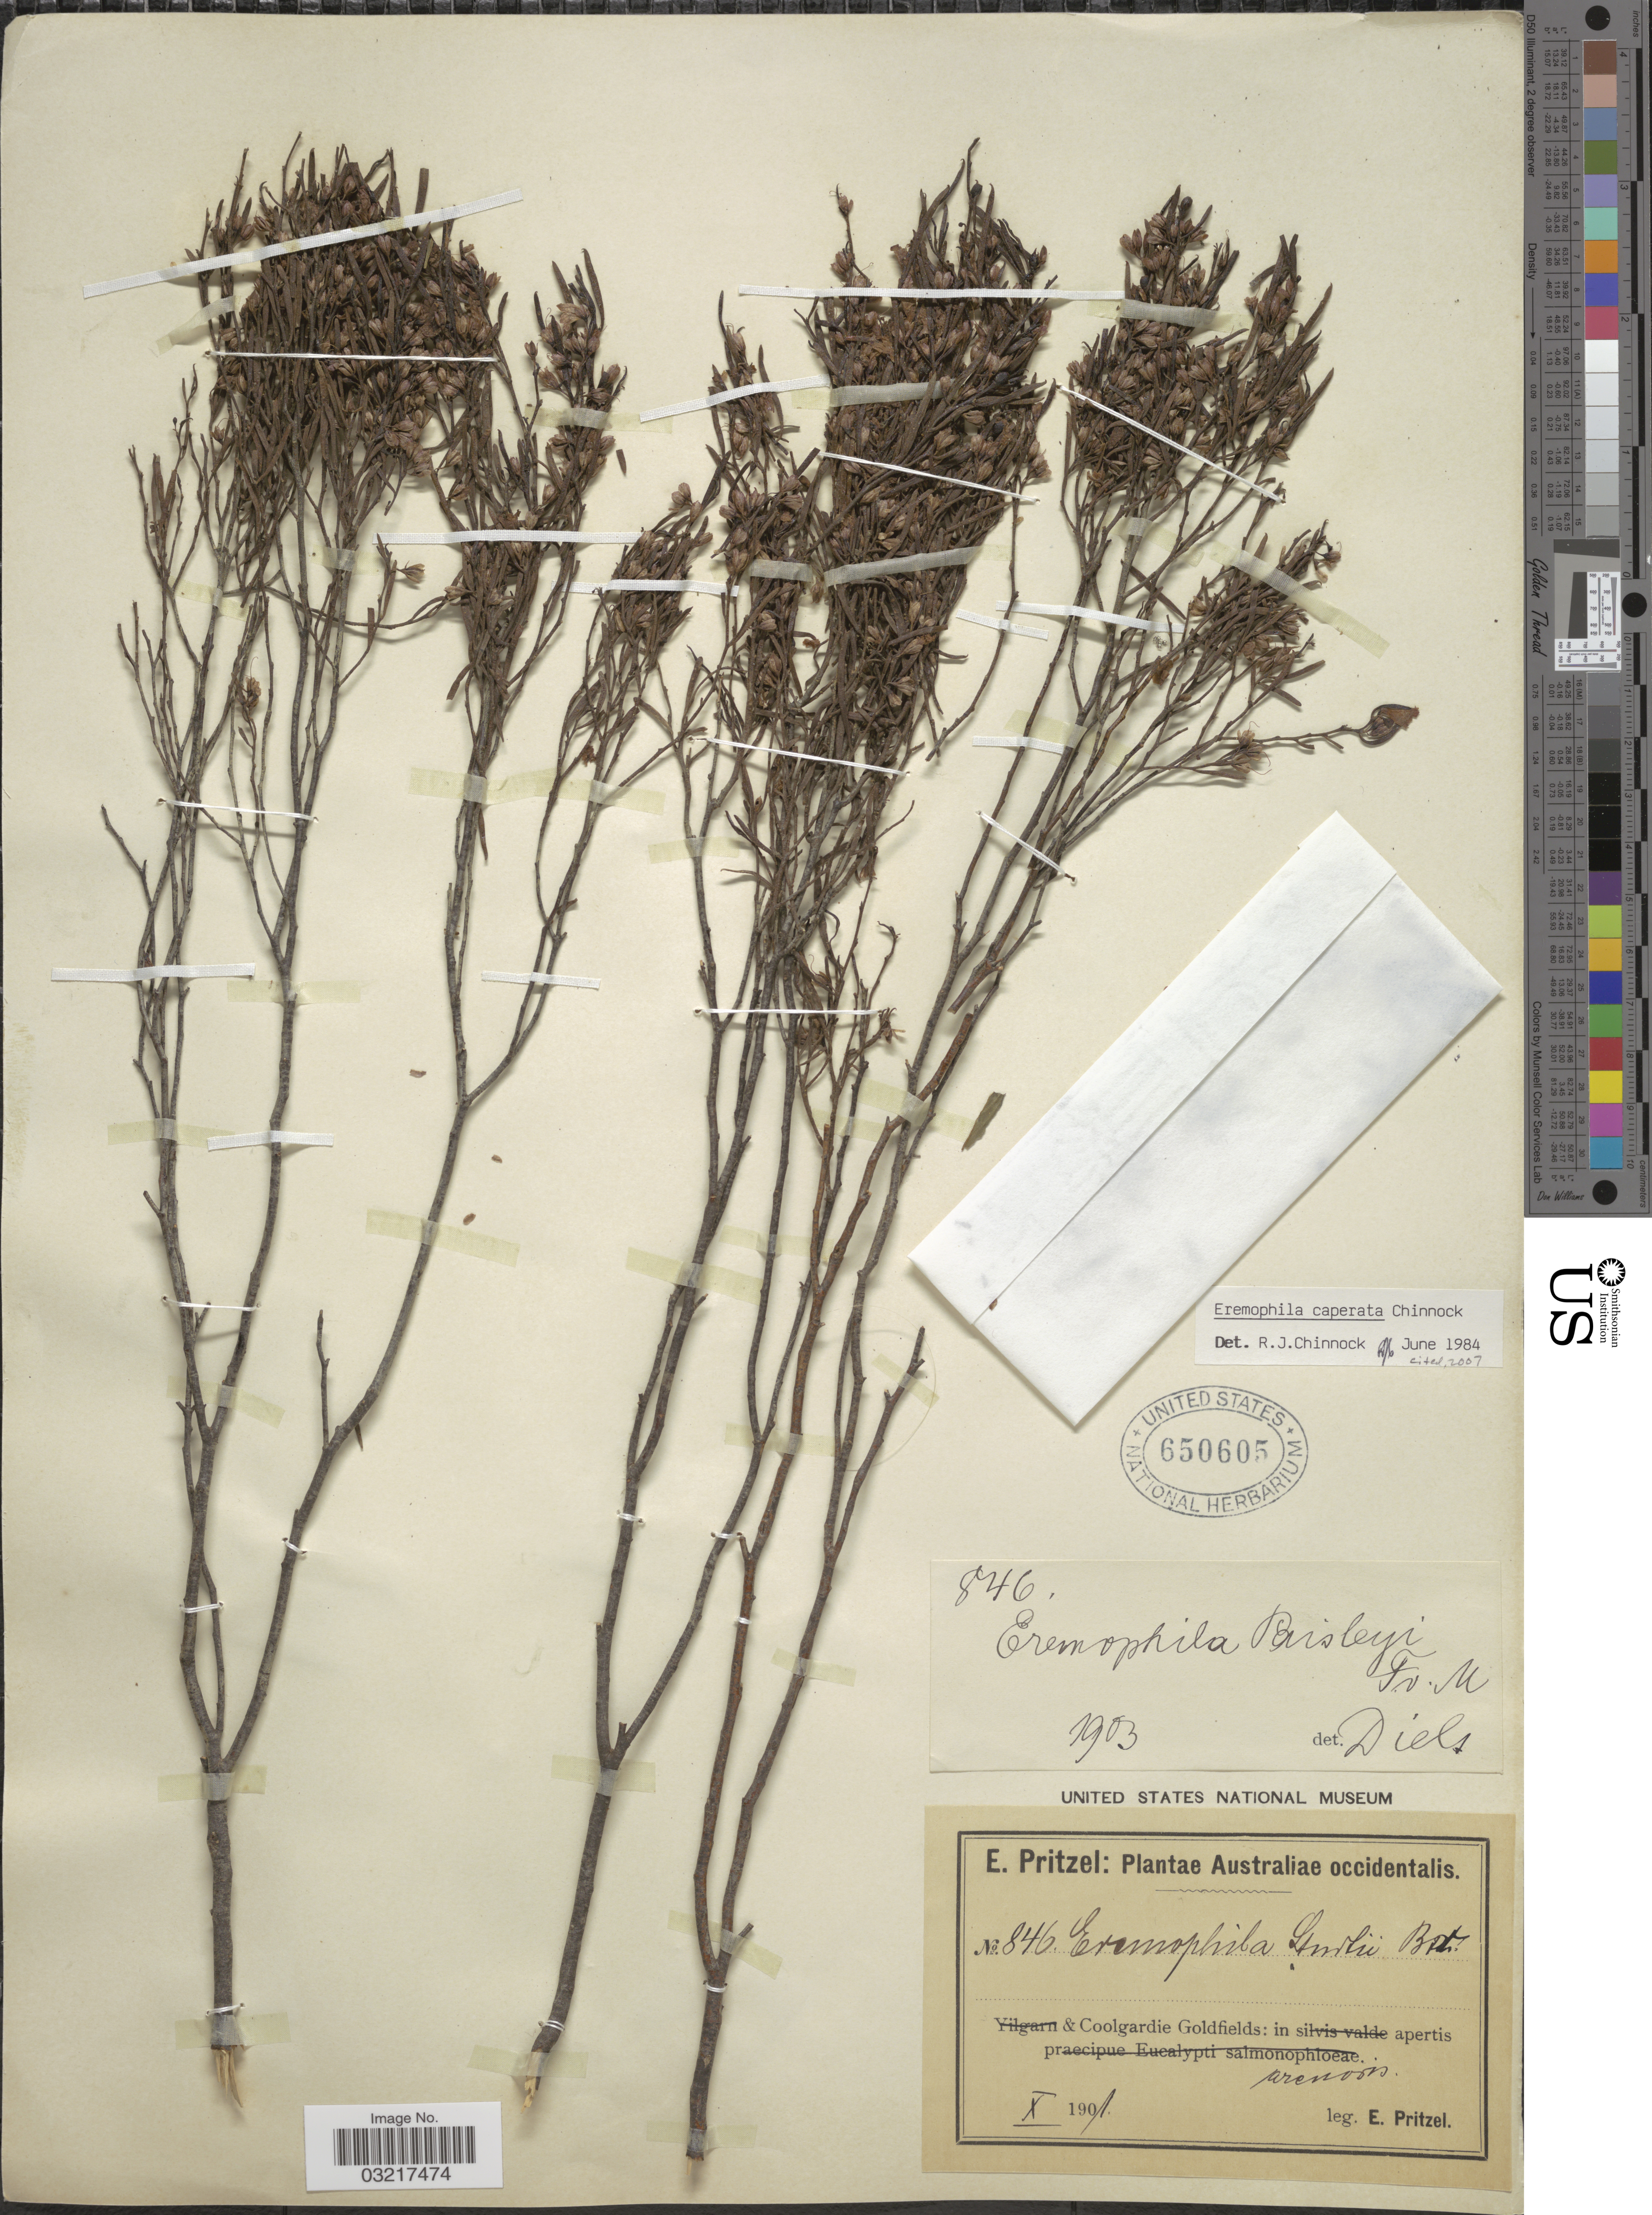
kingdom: Plantae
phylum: Tracheophyta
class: Magnoliopsida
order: Lamiales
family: Scrophulariaceae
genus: Eremophila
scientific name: Eremophila caperata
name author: Chinnock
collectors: E. G. Pritzel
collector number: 846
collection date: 1901-10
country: Australia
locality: Australiae occidentalis. Coolgardie Goldfields: in apertis arenosis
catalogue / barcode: US 650605